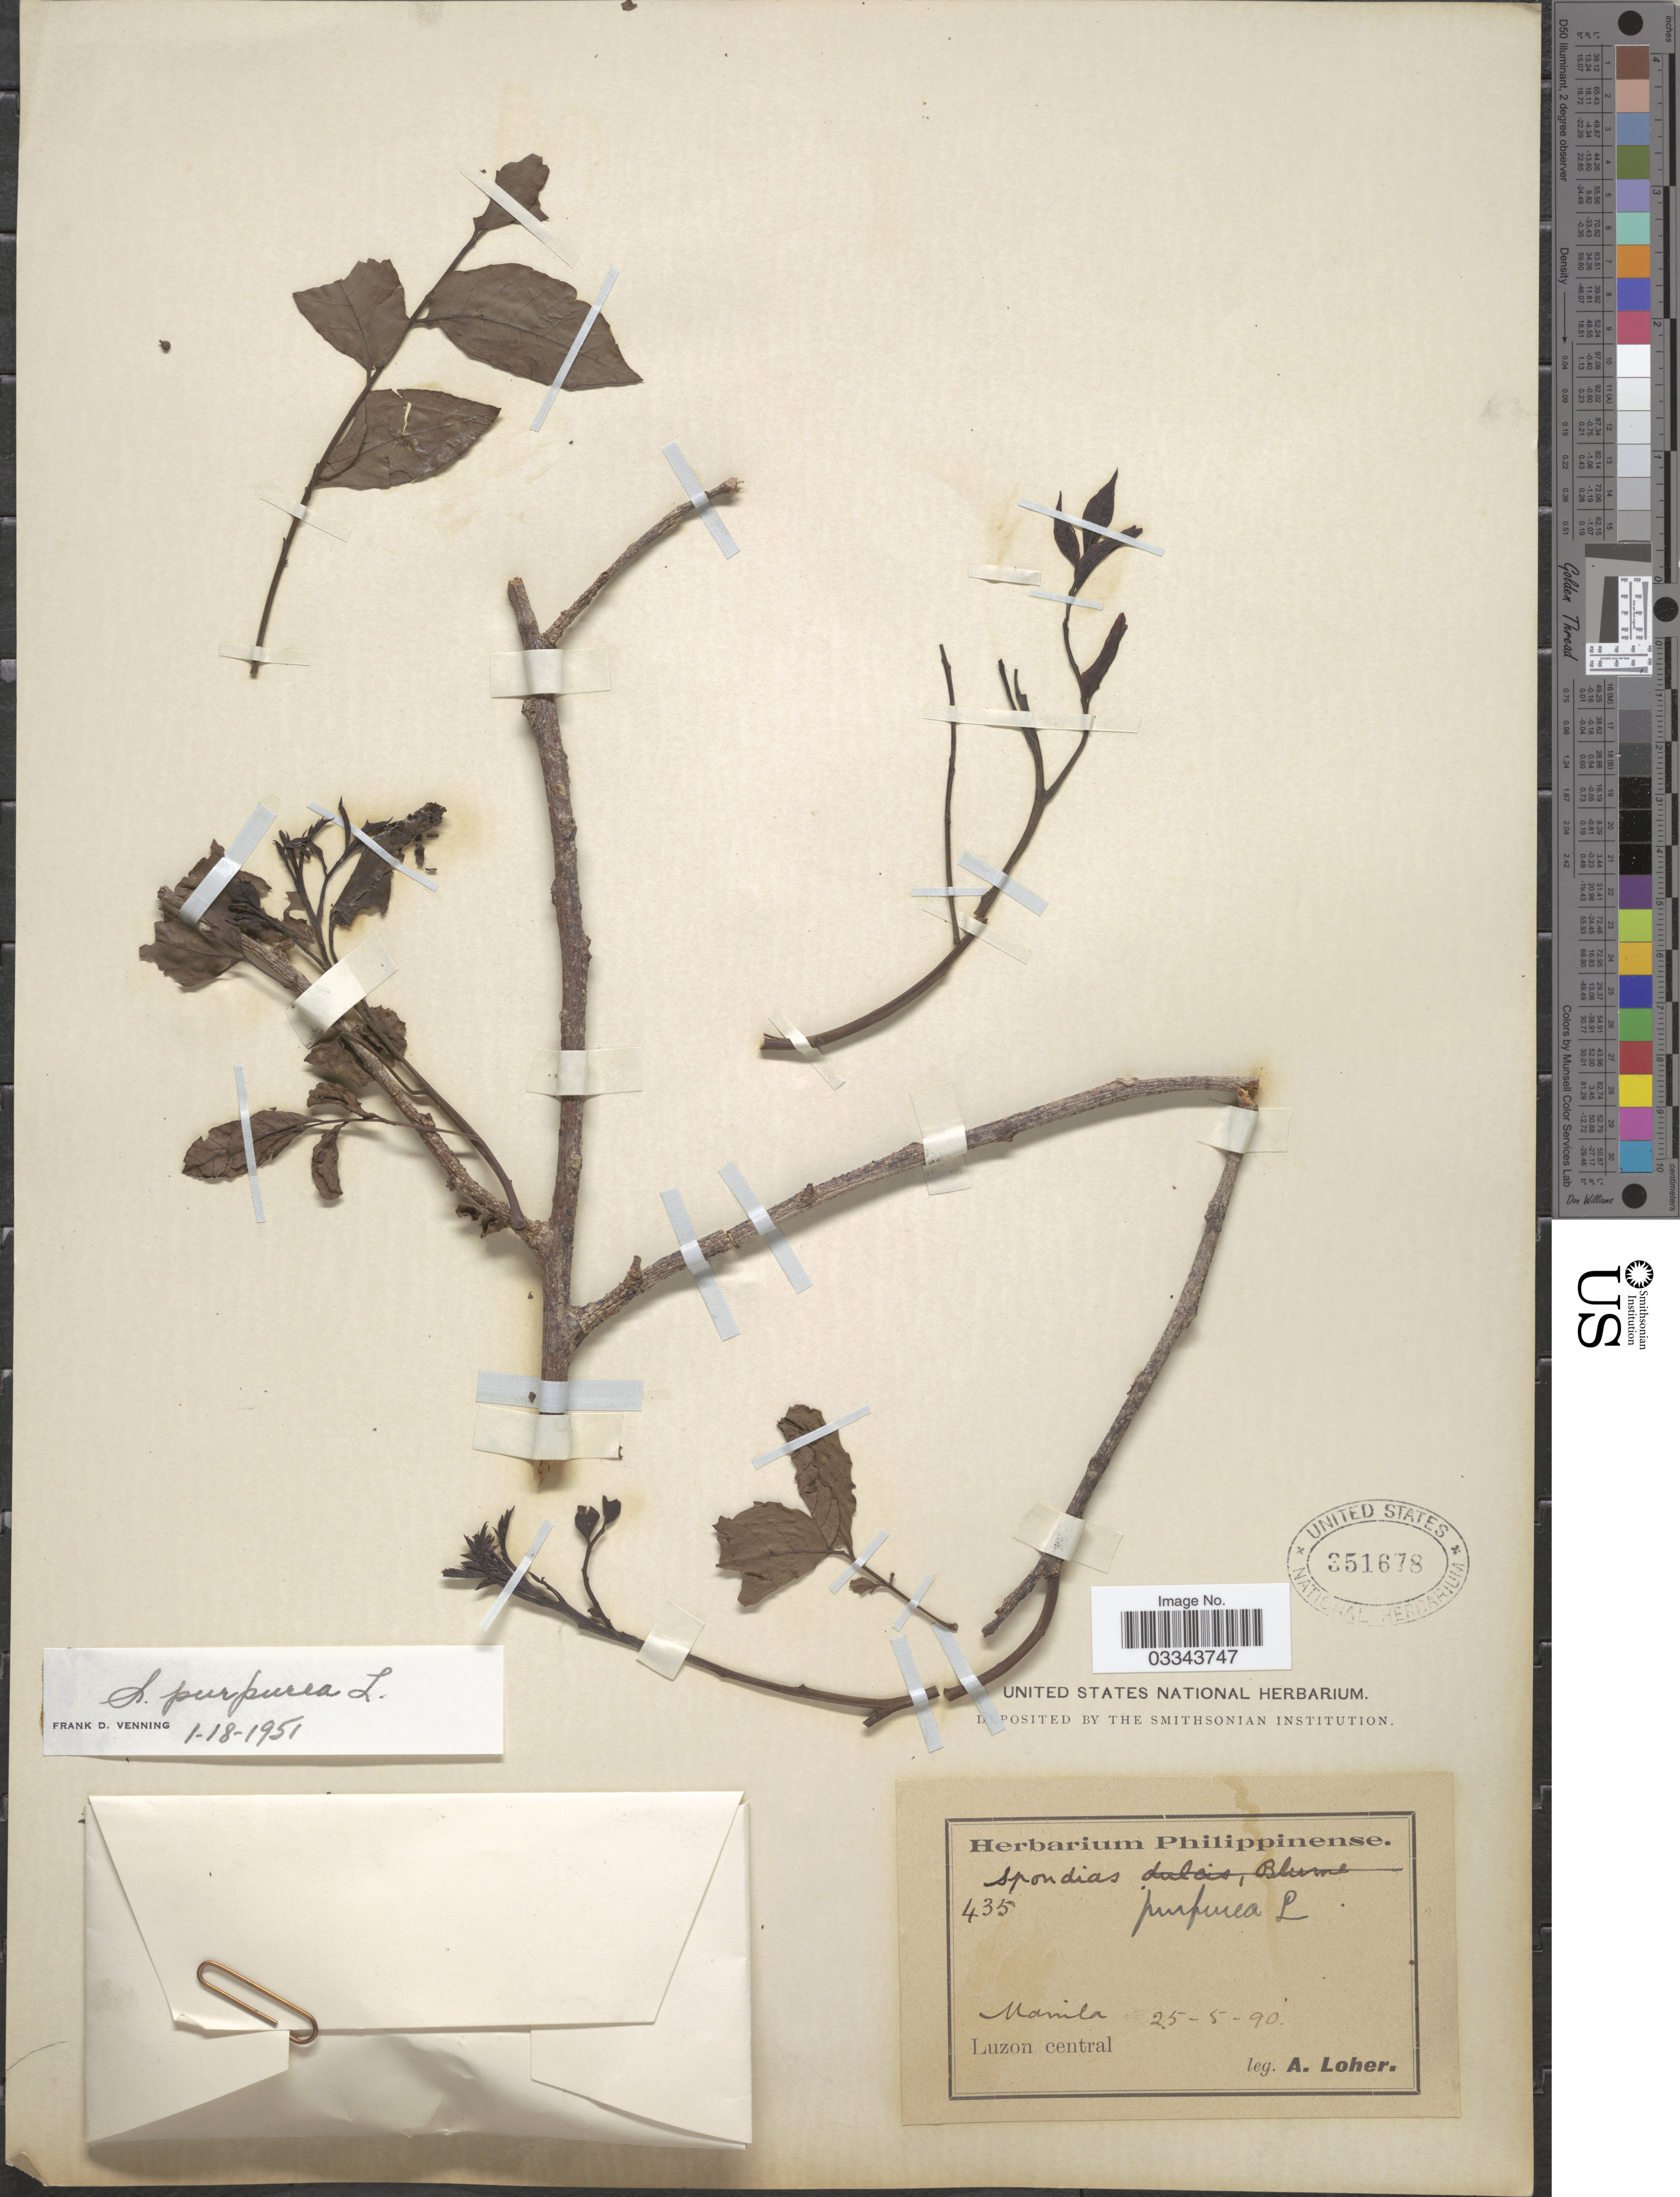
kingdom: Plantae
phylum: Tracheophyta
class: Magnoliopsida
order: Sapindales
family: Anacardiaceae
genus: Spondias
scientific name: Spondias purpurea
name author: L.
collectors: A. Loher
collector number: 435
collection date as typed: Transcribed d/m/y: 25/5/90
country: Philippines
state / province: Central Luzon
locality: Manila. Luzon Central.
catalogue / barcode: US 351678